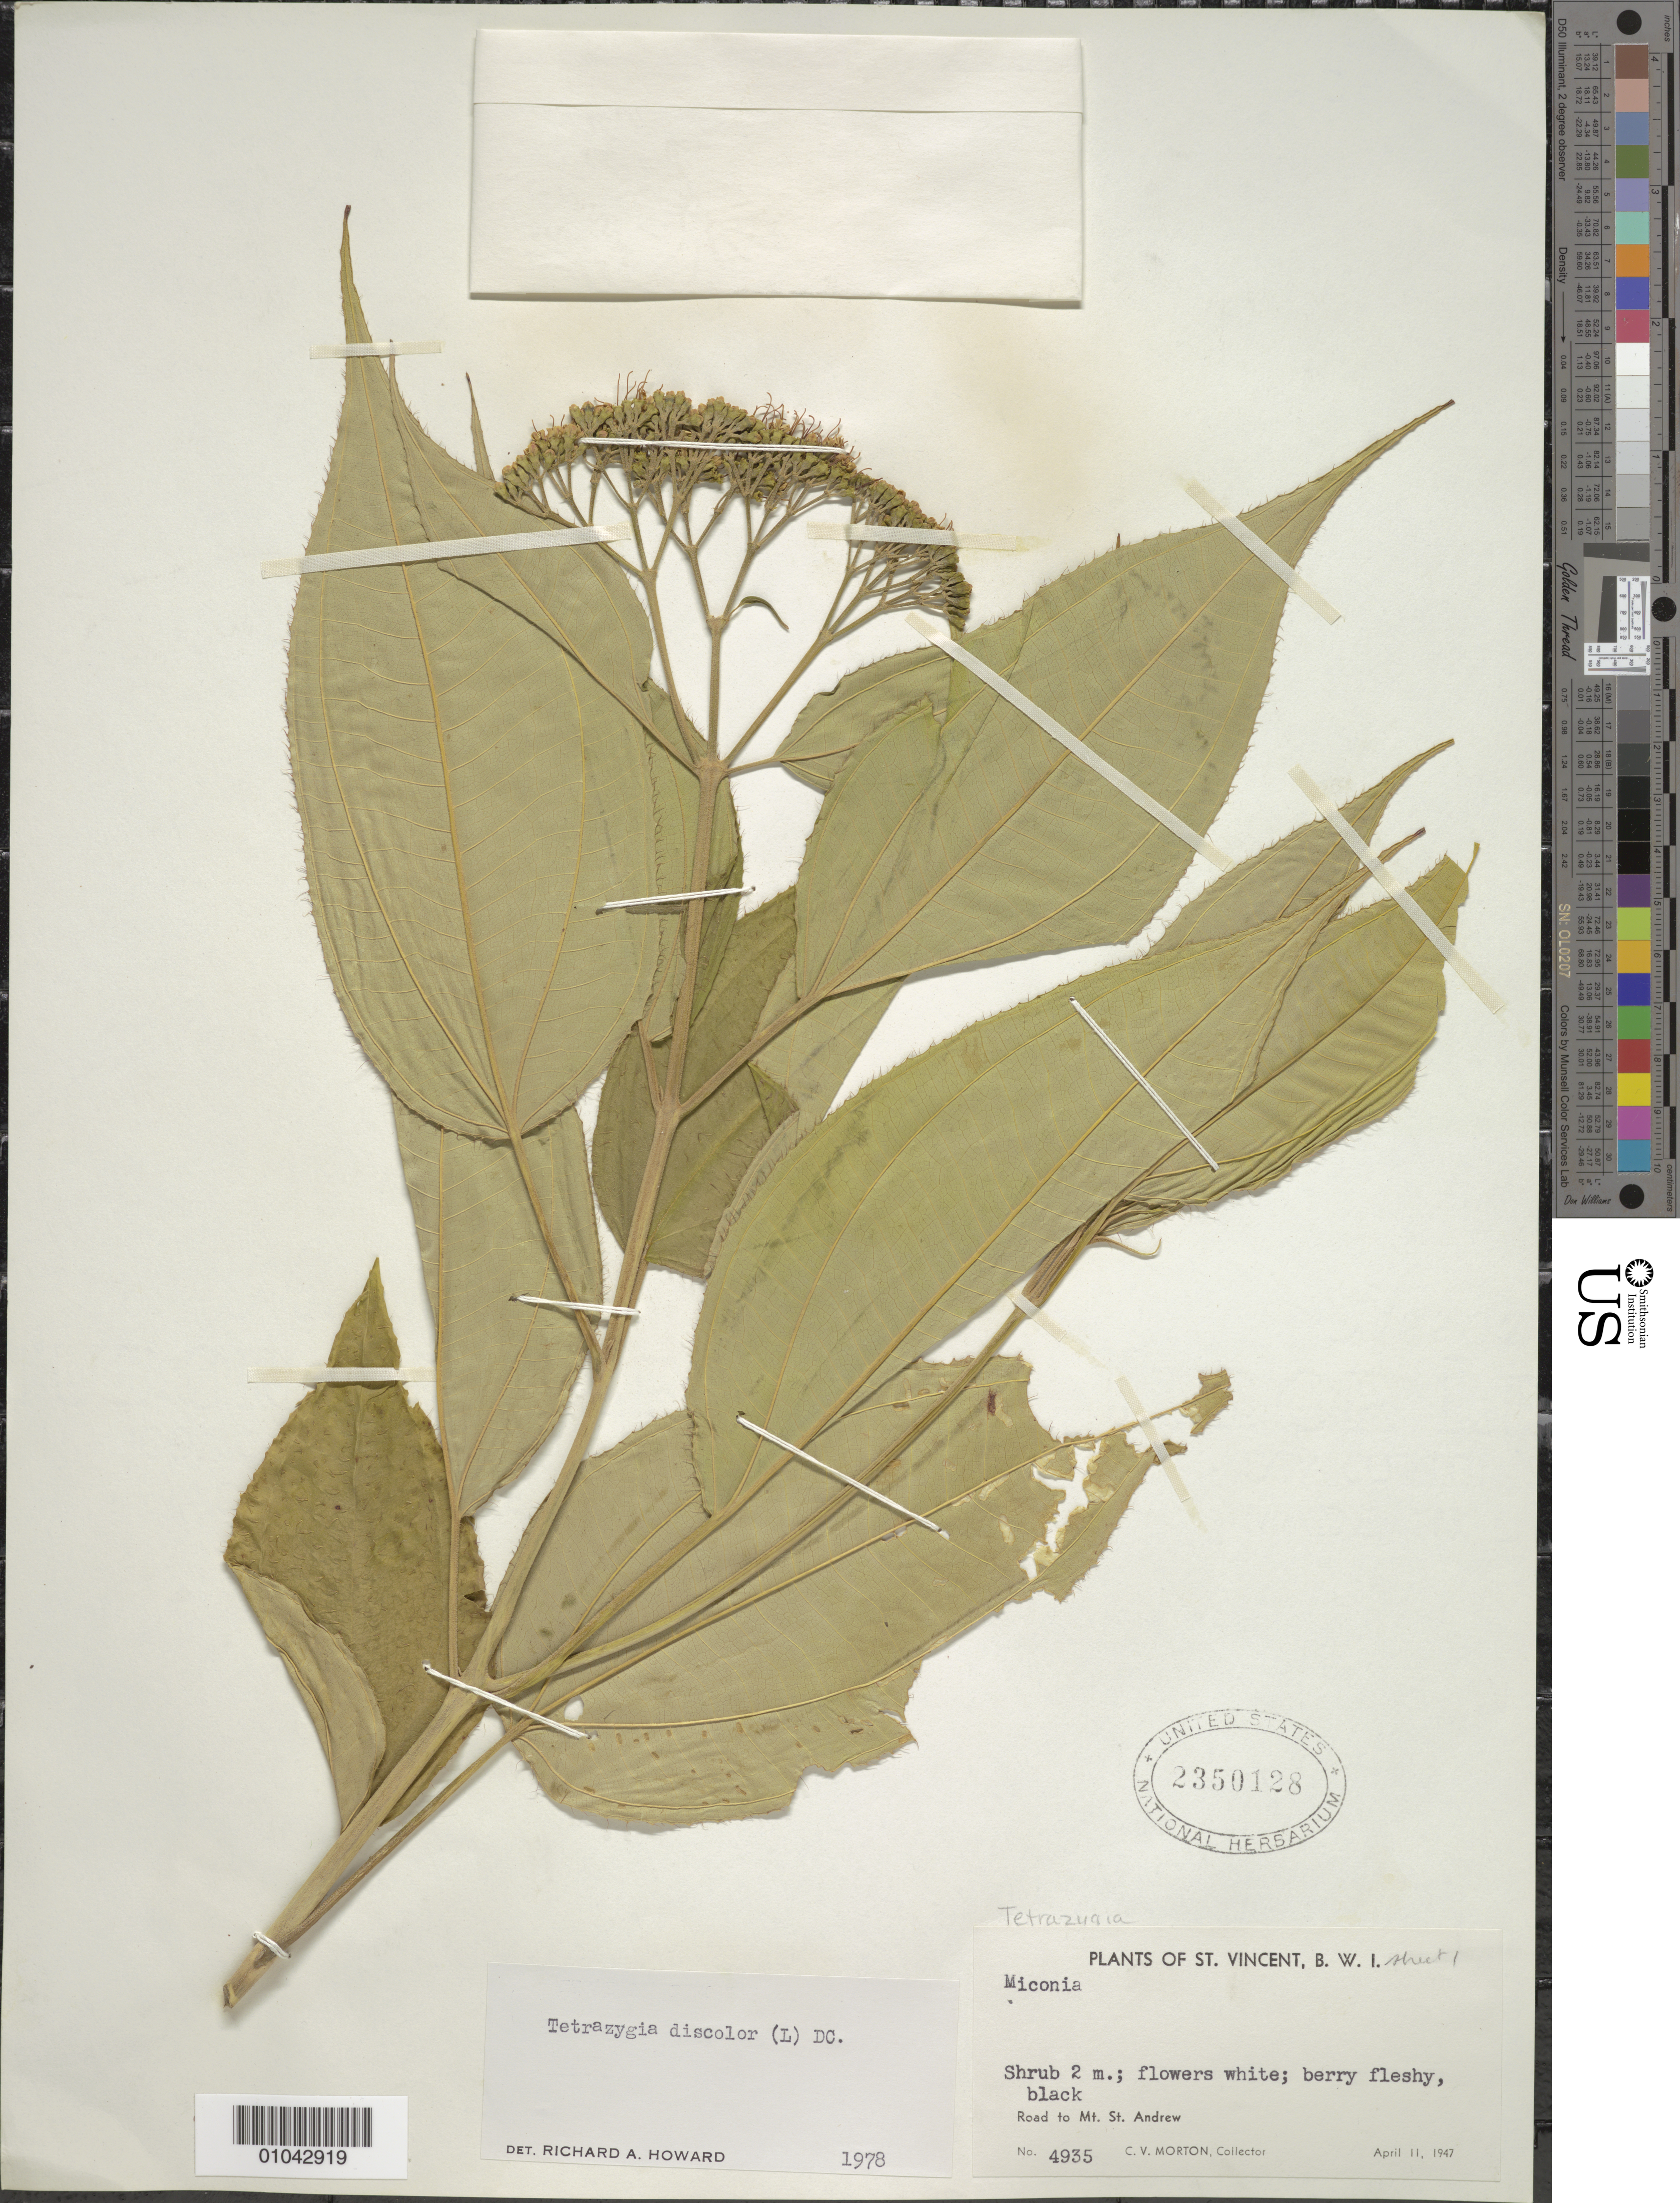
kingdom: Plantae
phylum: Tracheophyta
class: Magnoliopsida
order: Myrtales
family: Melastomataceae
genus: Tetrazygia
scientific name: Tetrazygia discolor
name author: (L.) DC.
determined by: Howard, R. A.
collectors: C. V. Morton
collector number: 4935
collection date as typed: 11 Apr 1947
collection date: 1947-04-11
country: St. Vincent - Grenadines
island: St. Vincent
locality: Road to Mt. St. Andrew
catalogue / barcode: US 2350128